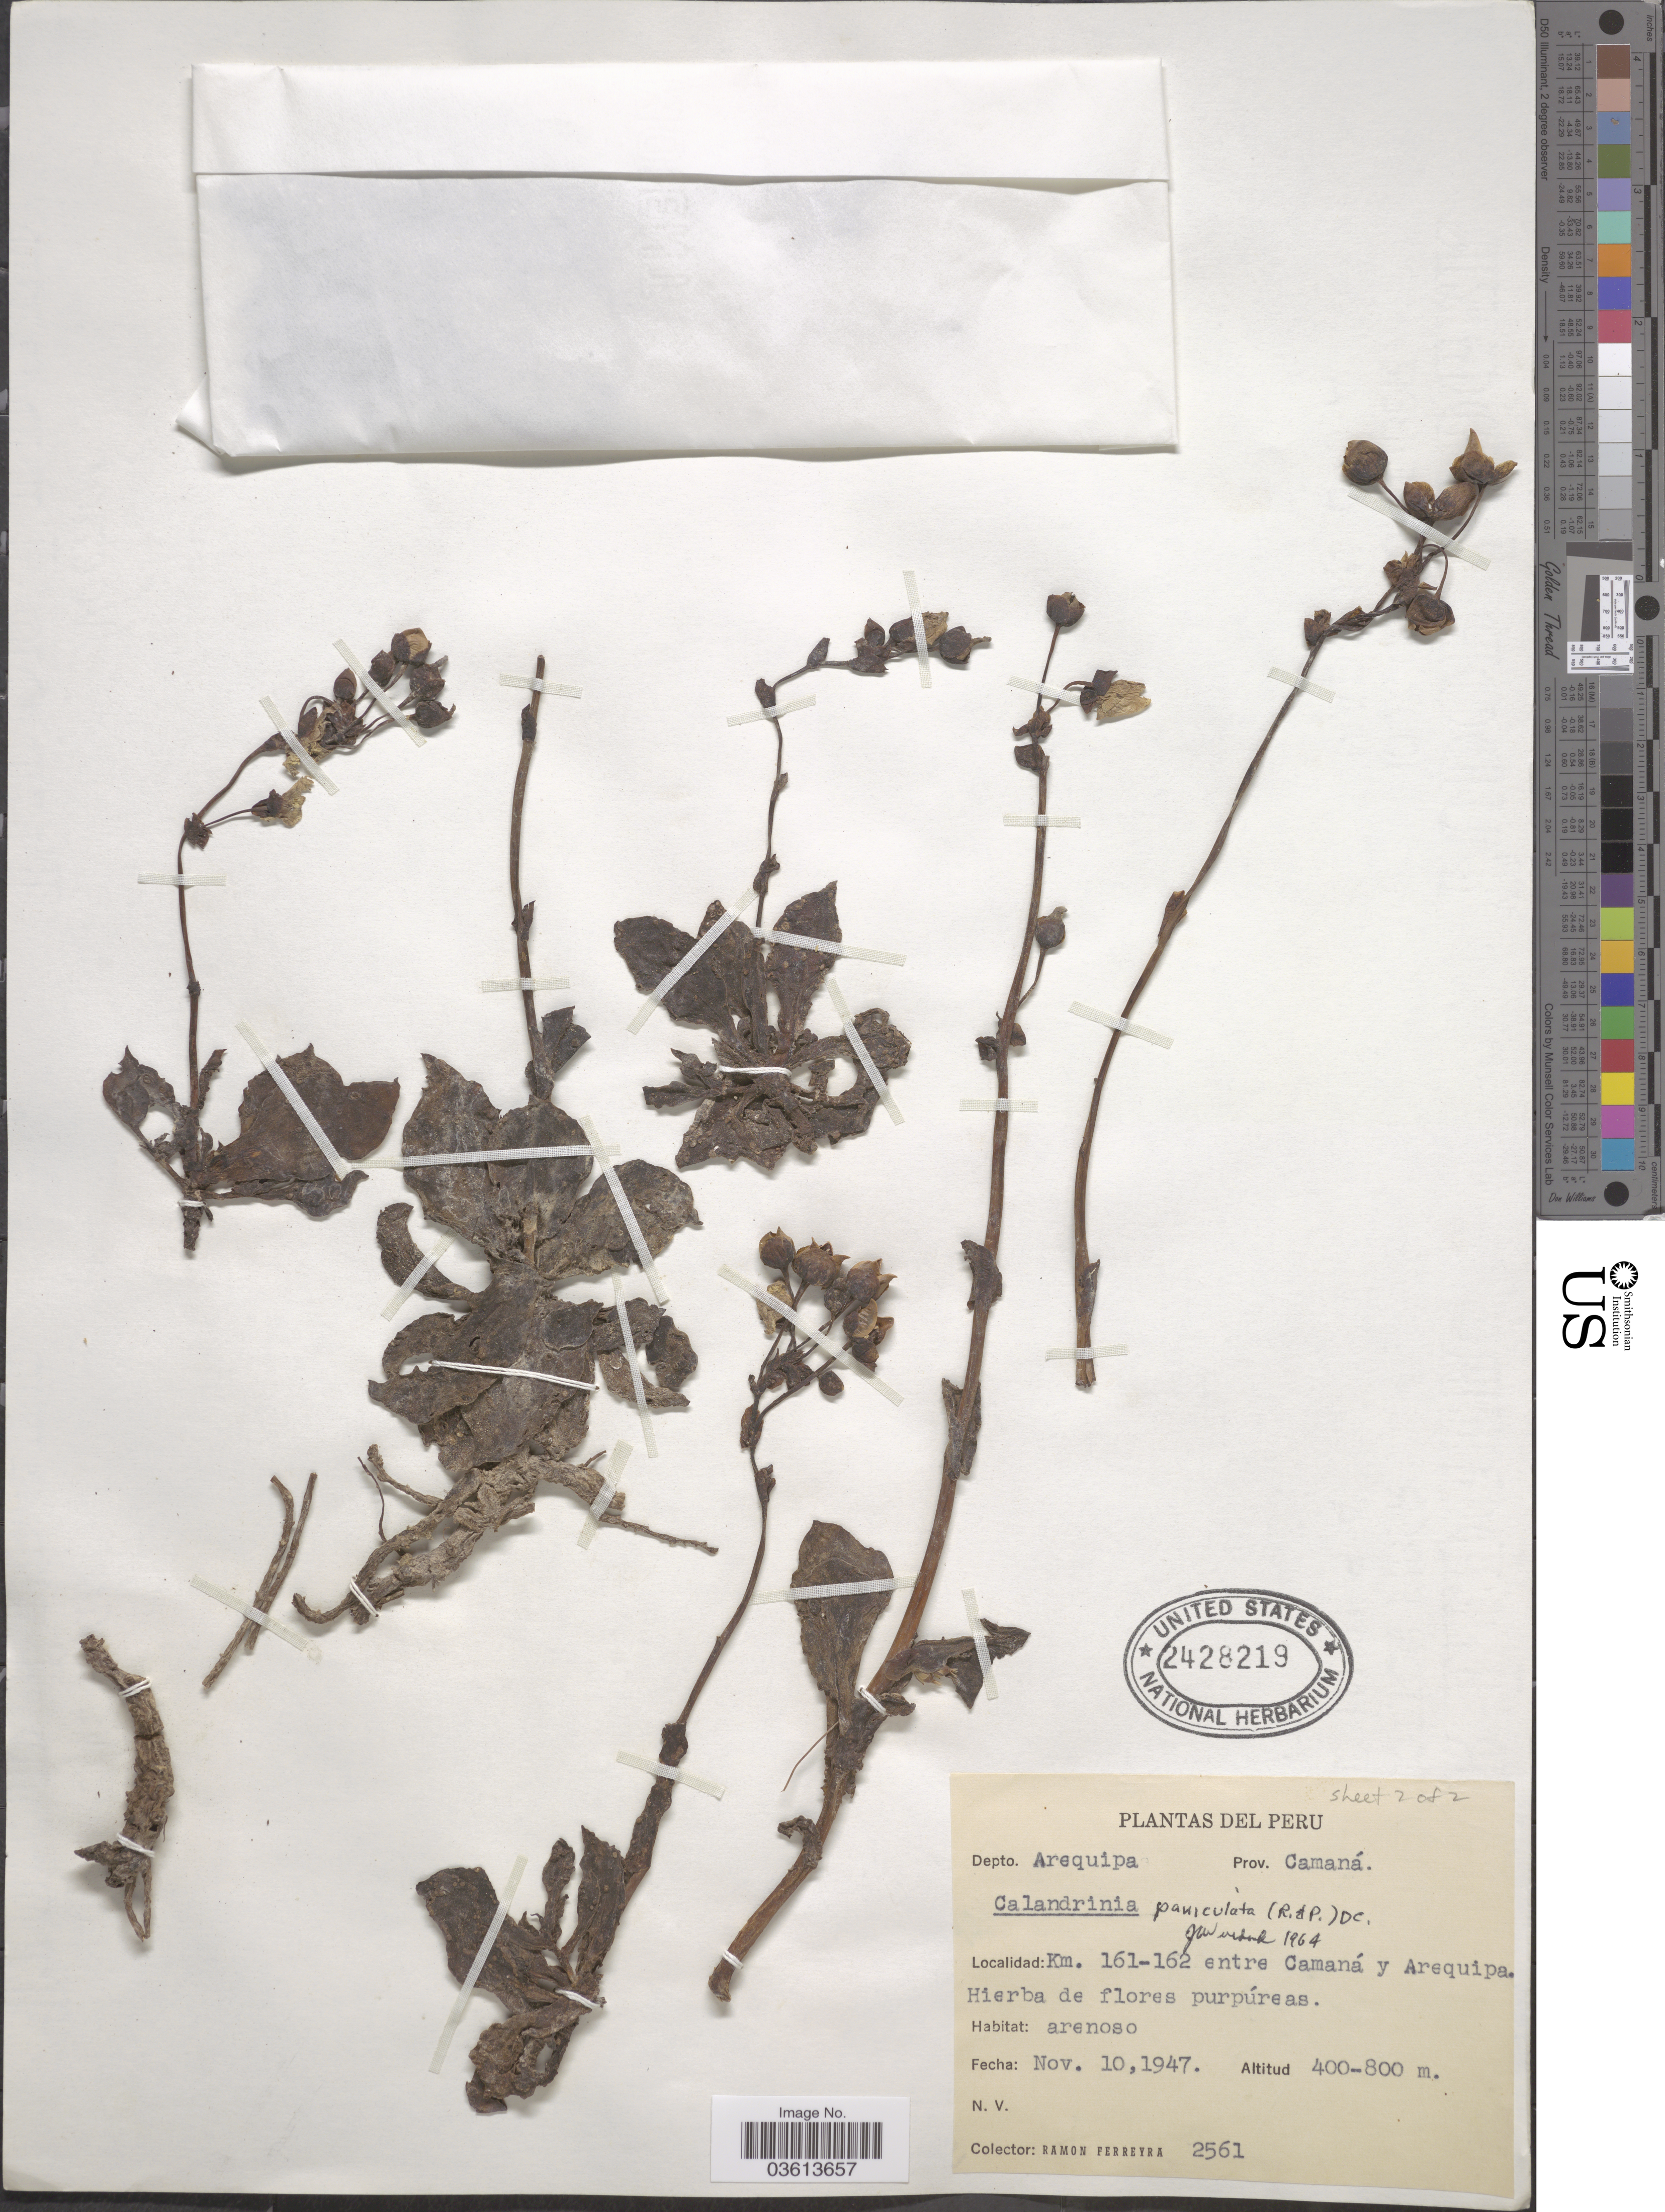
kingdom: Plantae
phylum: Tracheophyta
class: Magnoliopsida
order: Caryophyllales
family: Montiaceae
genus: Cistanthe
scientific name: Cistanthe paniculata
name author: (DC.) Carolin ex Hershk.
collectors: R. A. Ferreyra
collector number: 2561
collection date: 1947-11-10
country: Peru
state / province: Arequipa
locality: Depto. Arequipa. Prov. Camaná. Km. 161-162 entre Camaná y Arequipa.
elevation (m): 400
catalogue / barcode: US 2428219